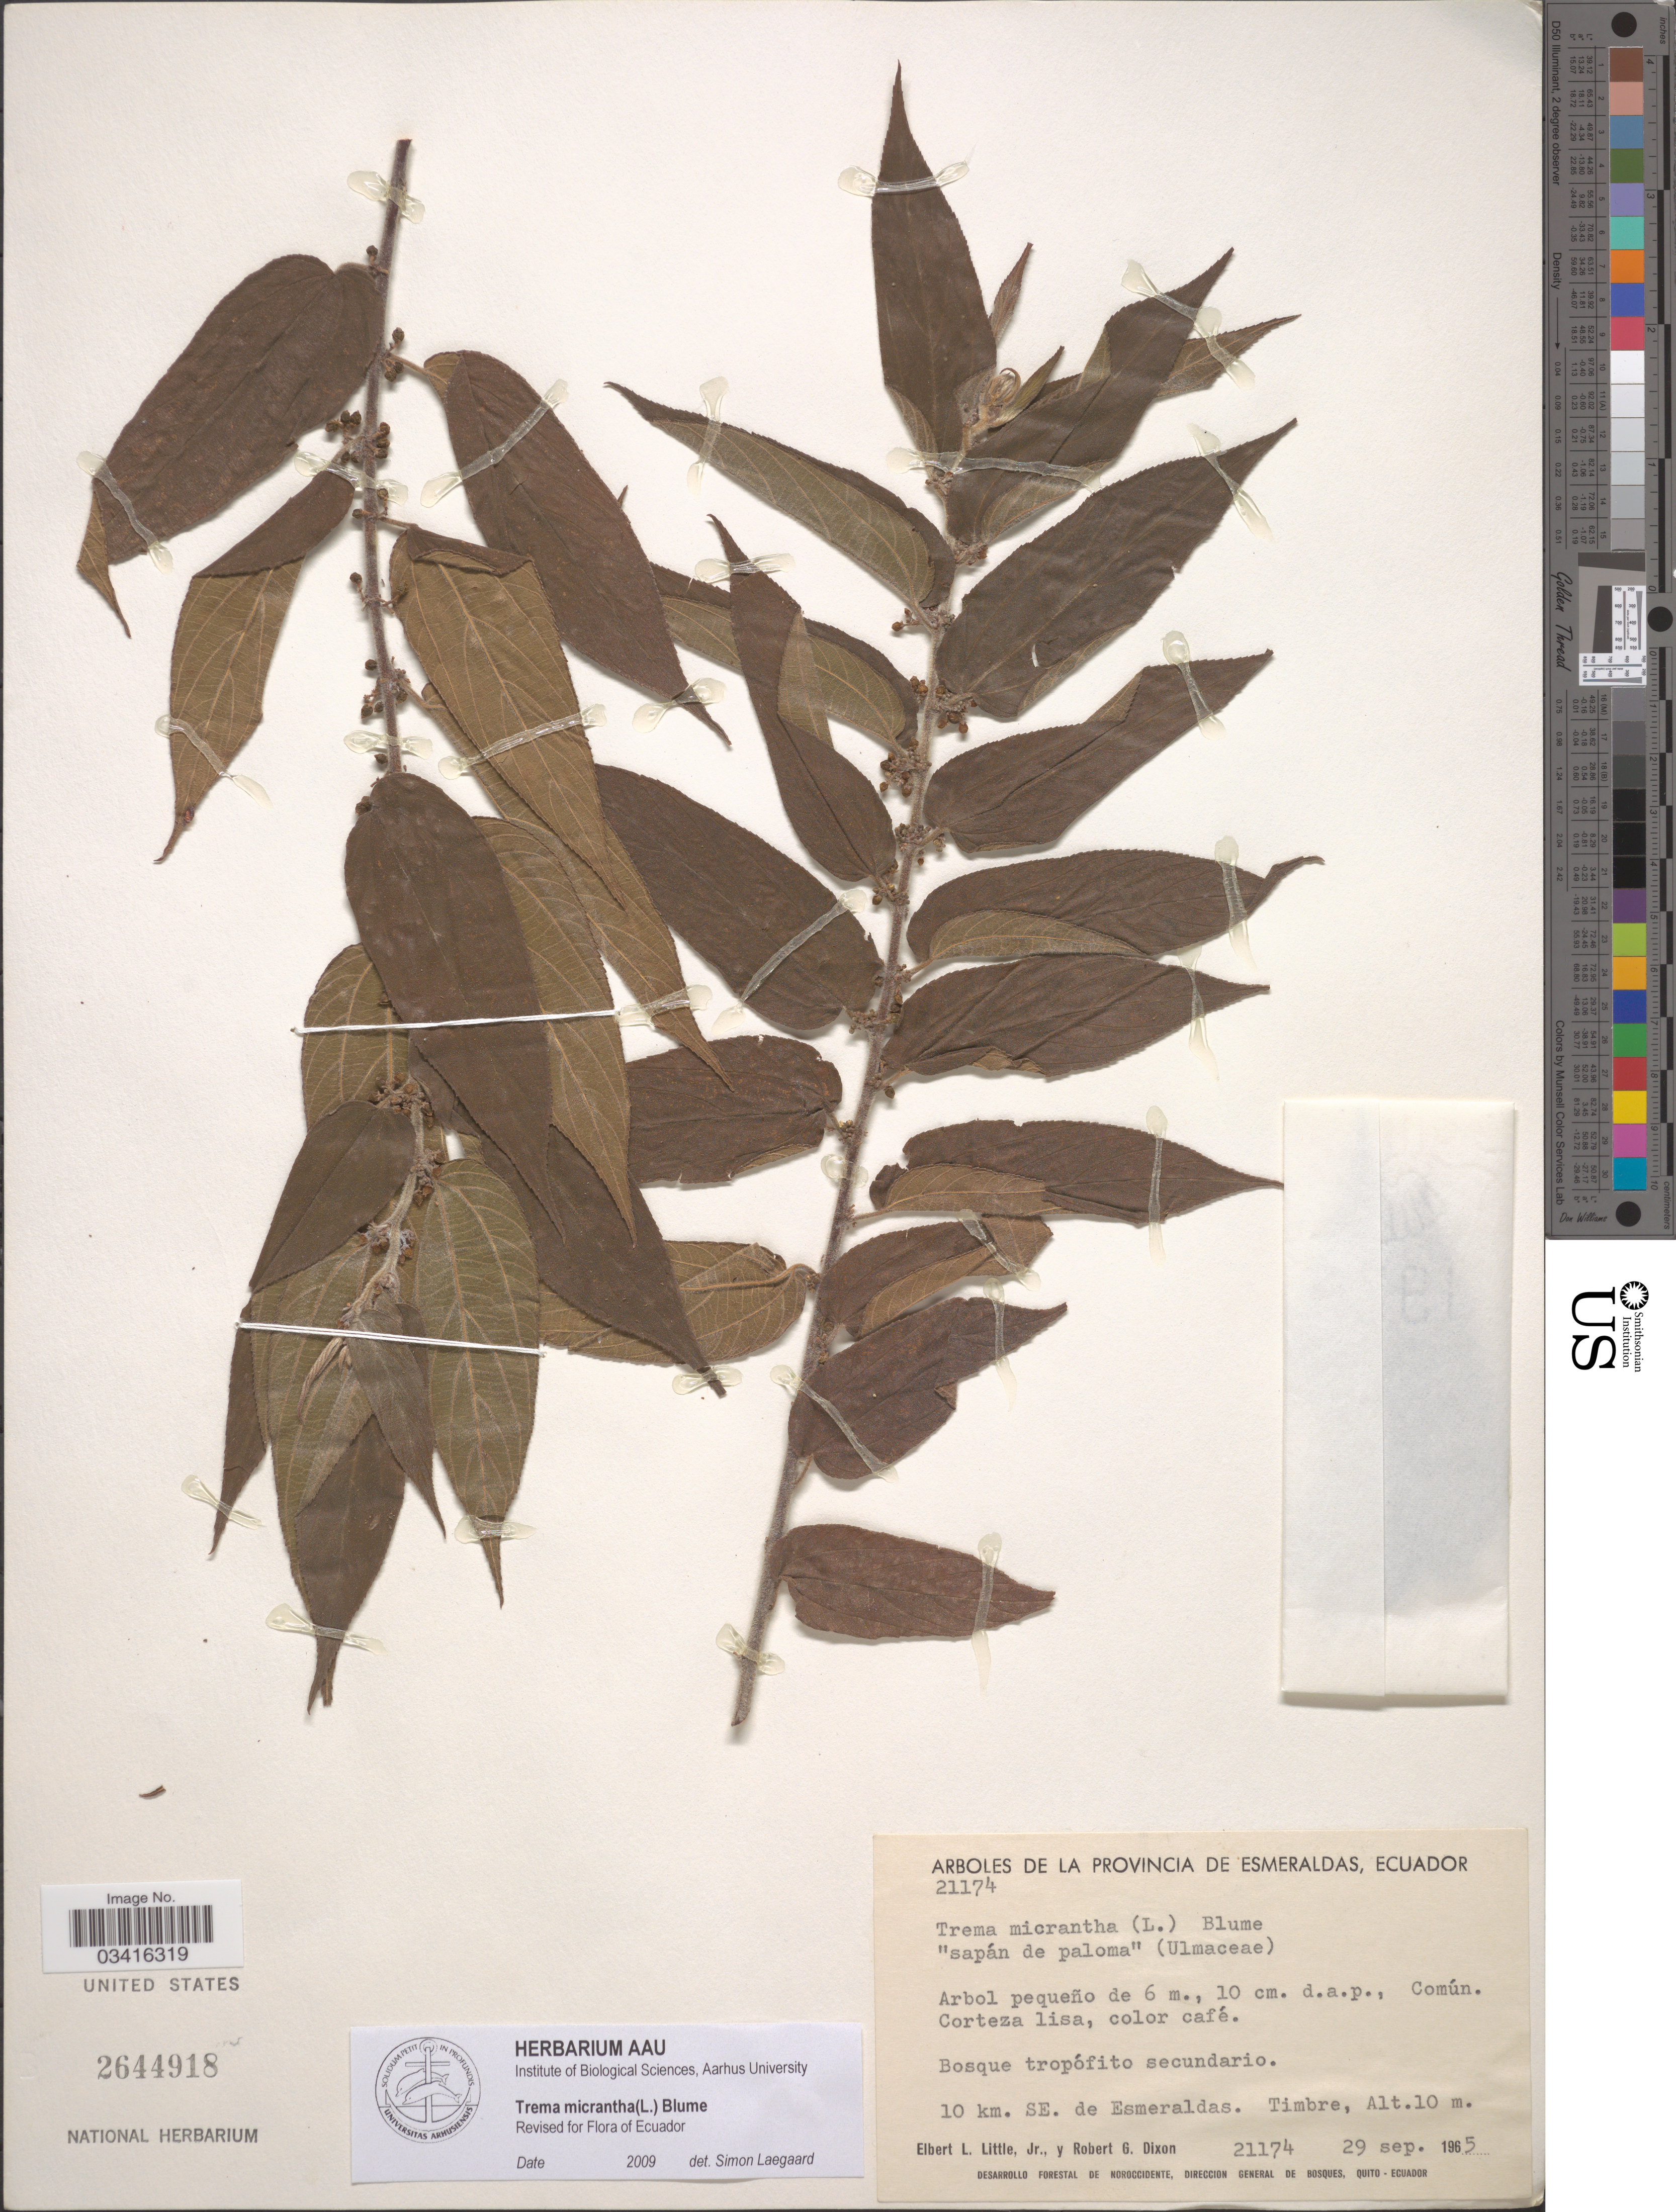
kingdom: Plantae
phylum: Tracheophyta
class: Magnoliopsida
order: Rosales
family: Cannabaceae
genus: Trema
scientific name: Trema micranthum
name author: (L.) Blume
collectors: E. L. Little & R. G. Dixon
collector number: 21174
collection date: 1965-09-29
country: Ecuador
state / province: Esmeraldas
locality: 10 km. SE. de Esmeraldas. Timbre.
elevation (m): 10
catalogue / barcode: US 2644918